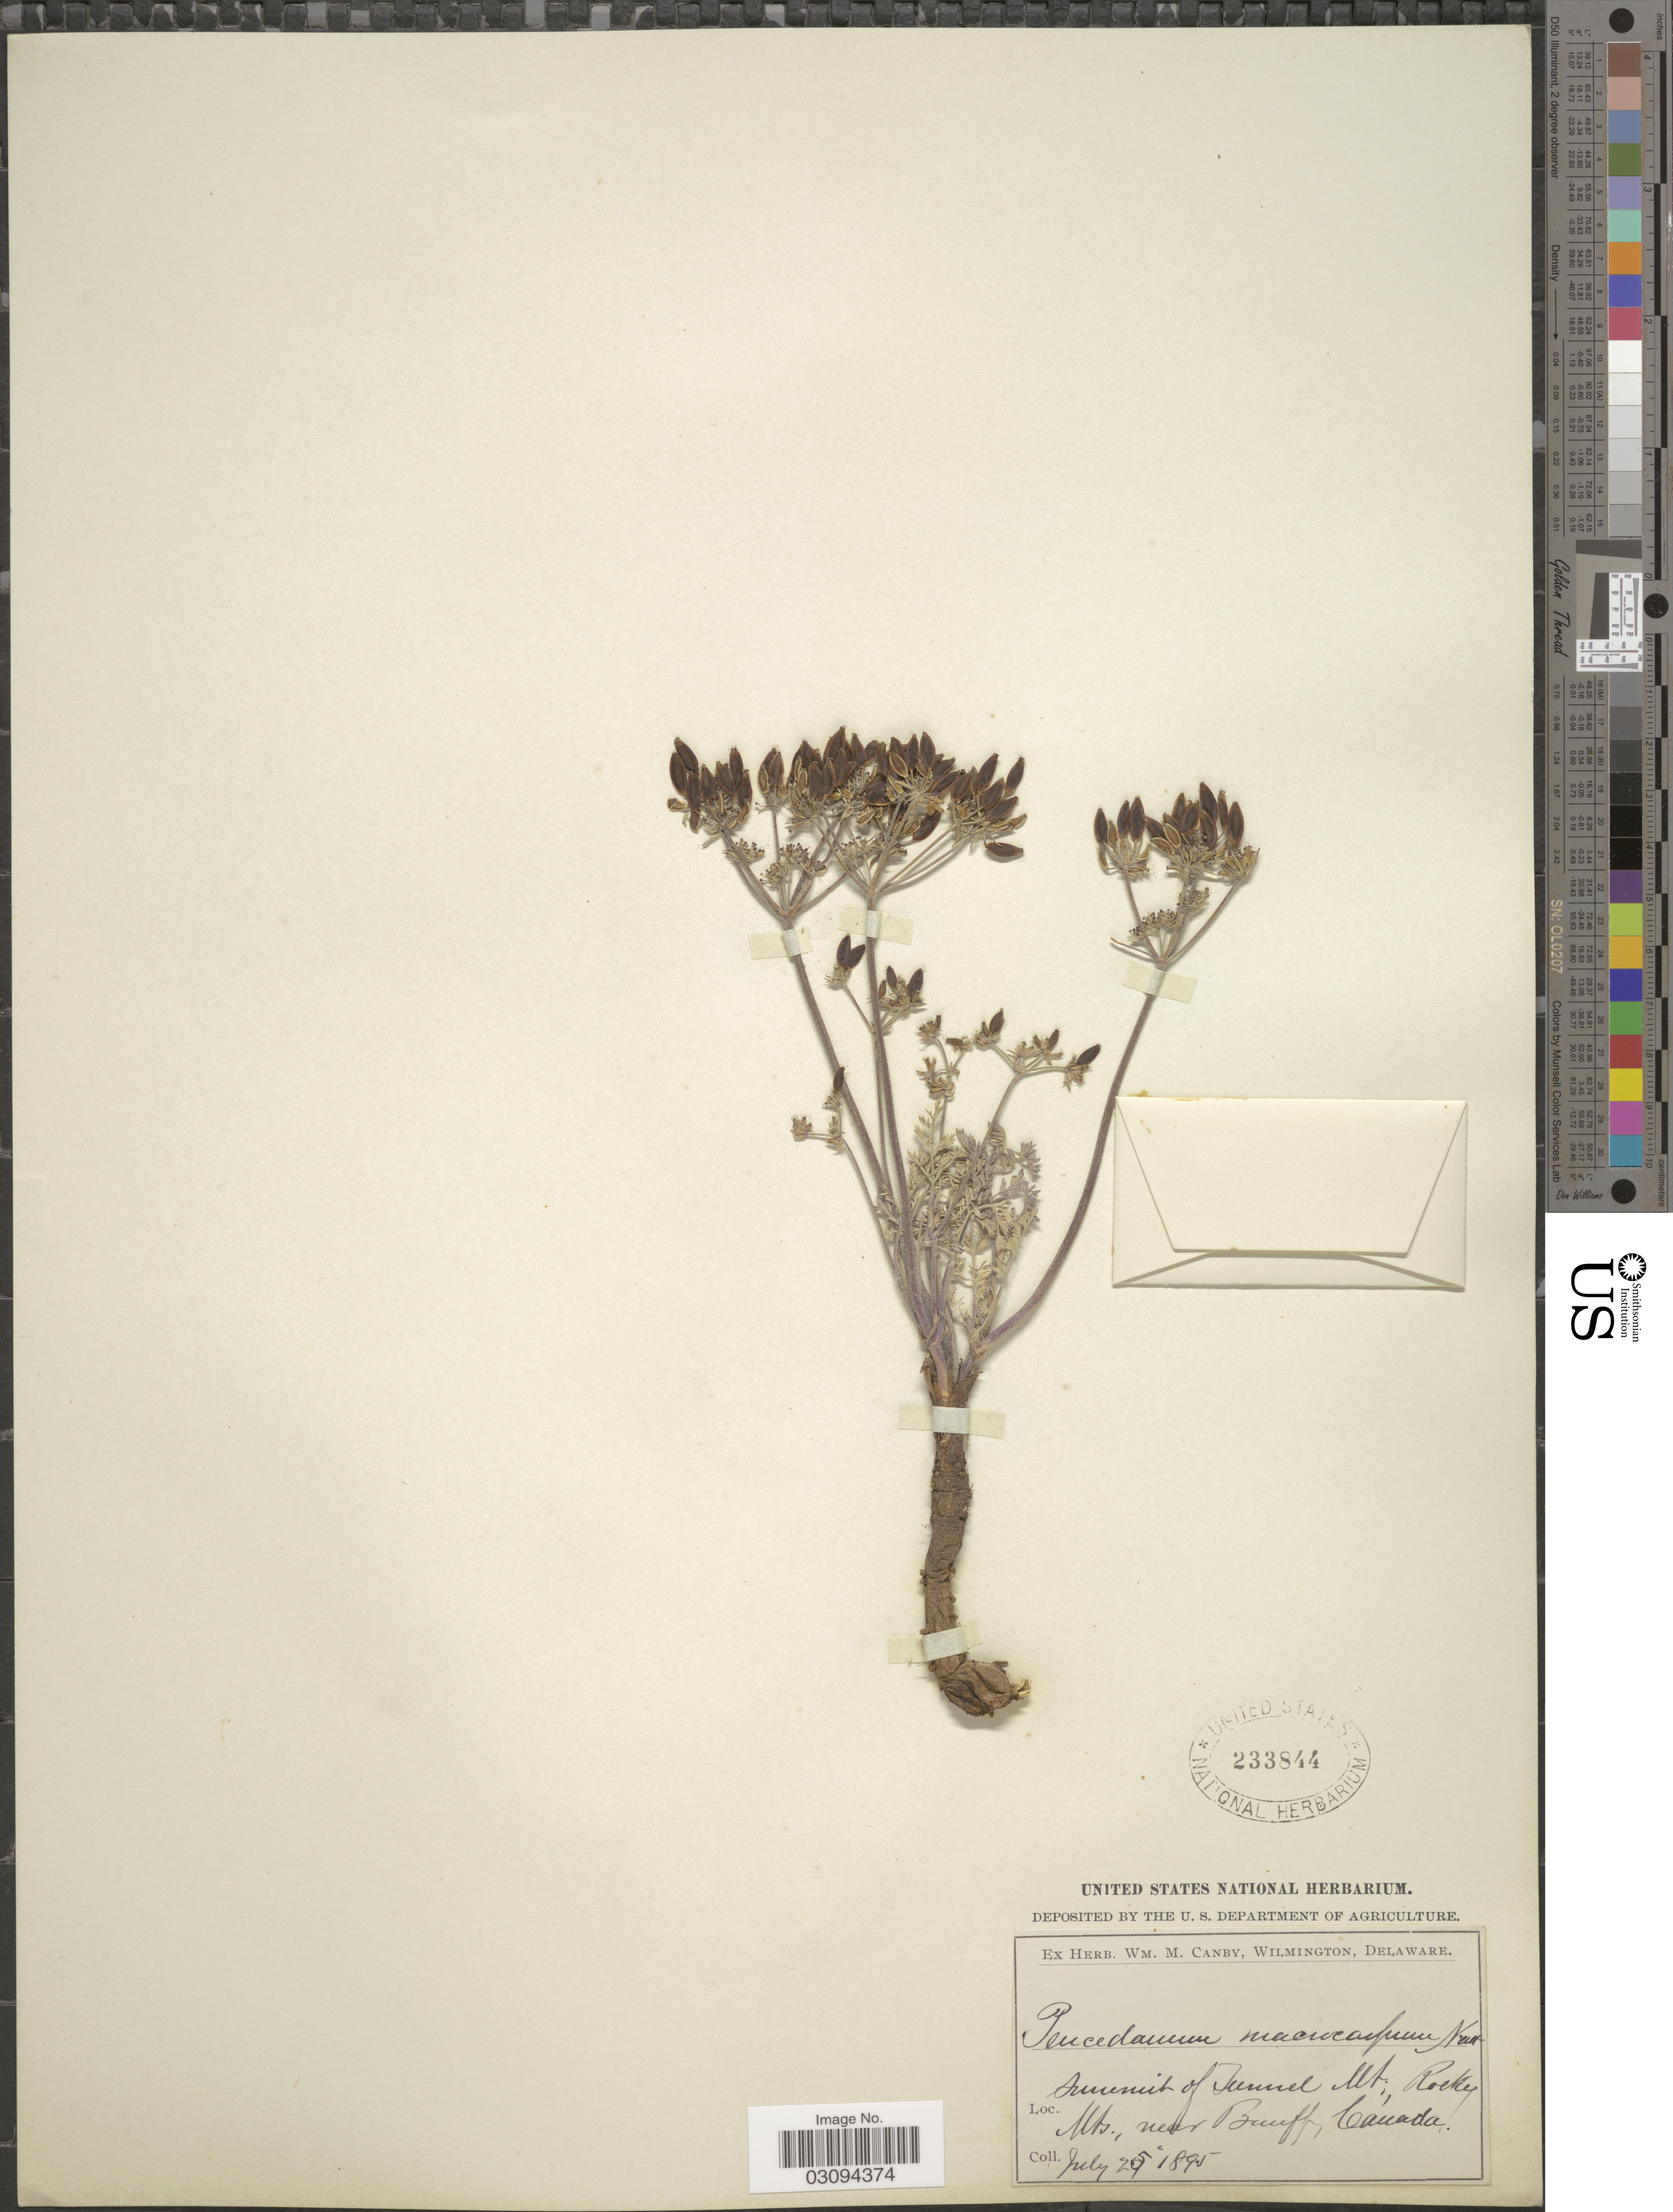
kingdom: Plantae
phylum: Tracheophyta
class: Magnoliopsida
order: Apiales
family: Apiaceae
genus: Lomatium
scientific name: Lomatium macrocarpum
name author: (Hook. et al.) J.M. Coult. & Rose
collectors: ex herb. W.M. Canby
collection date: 1895-07-25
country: Canada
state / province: Alberta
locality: Summit of Tunnel Mt., Rocky Mts., near Banff.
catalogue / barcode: US 233844